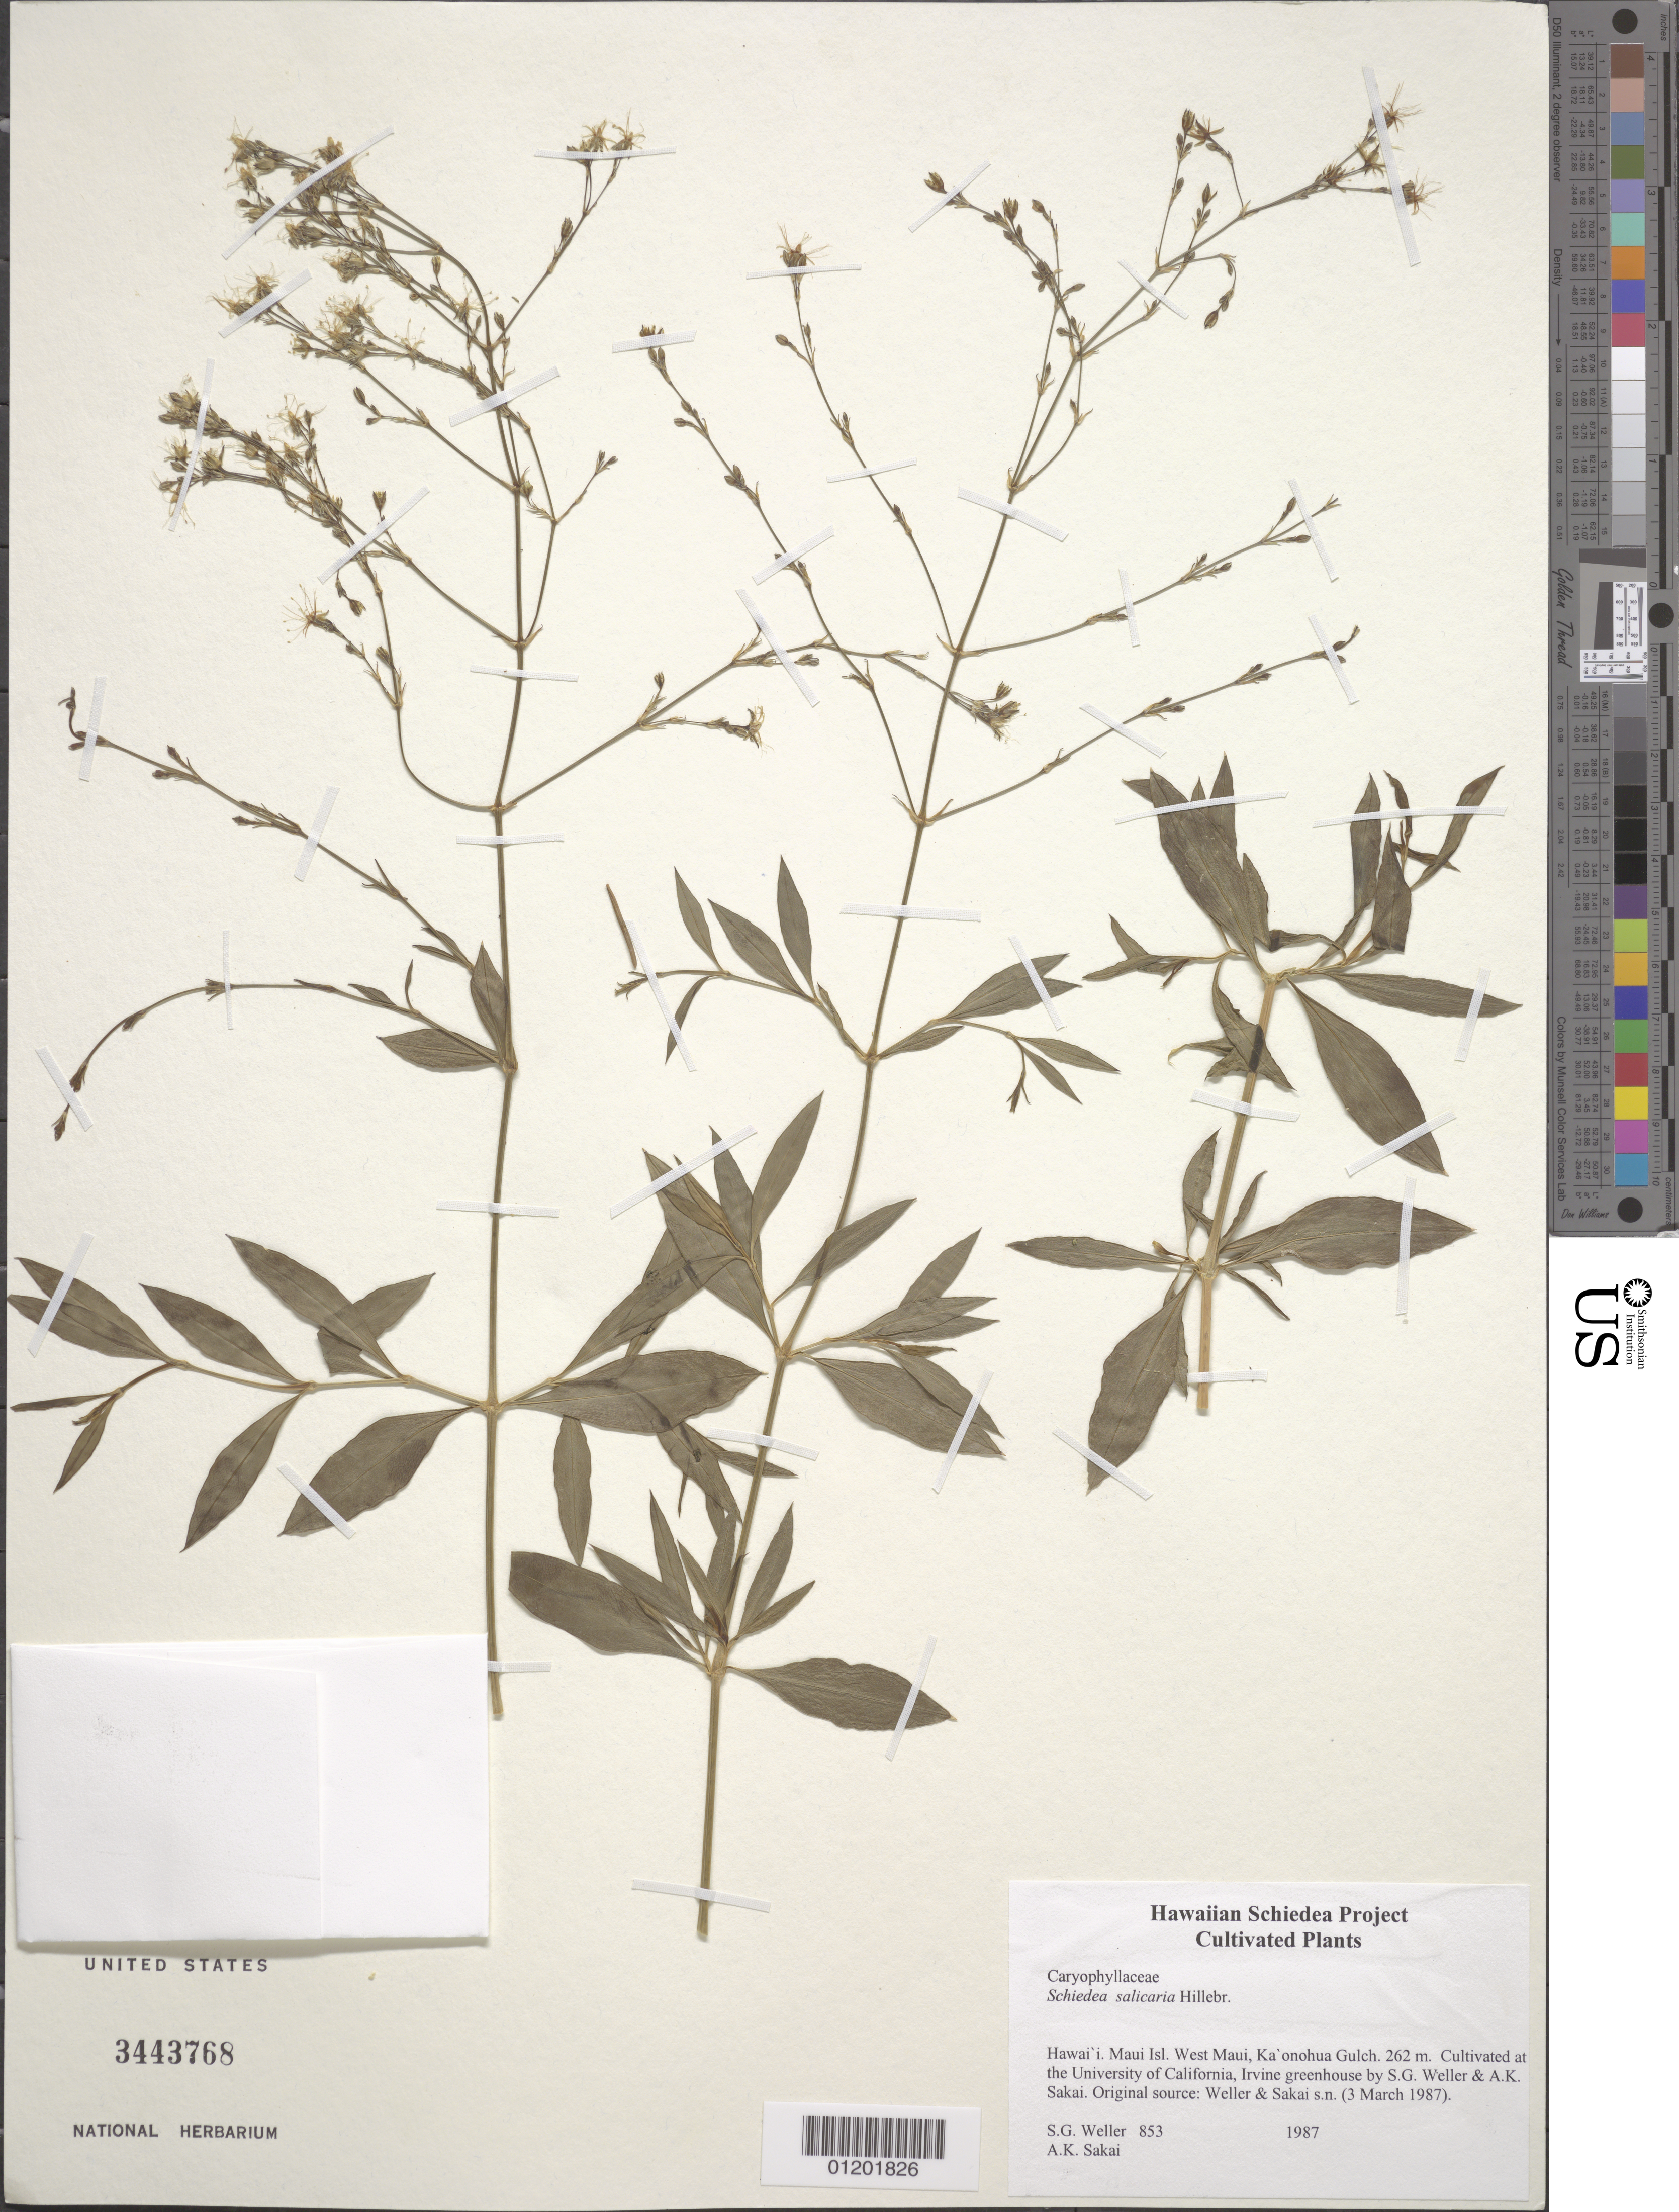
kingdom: Plantae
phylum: Tracheophyta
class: Magnoliopsida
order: Caryophyllales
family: Caryophyllaceae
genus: Schiedea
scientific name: Schiedea salicaria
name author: Hillebr.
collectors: S. G. Weller & A. Sakai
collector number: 853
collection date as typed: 1987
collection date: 1987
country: United States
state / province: California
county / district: Orange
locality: University of California, Irvine greenhouse.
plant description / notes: Cultivated at the University of California, Irvine greenhouse by S.G. Weller & A.K. Sakai. Original source: from seeds collected by Weller & Sakai on 3 March 1987.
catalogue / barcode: US 3443768